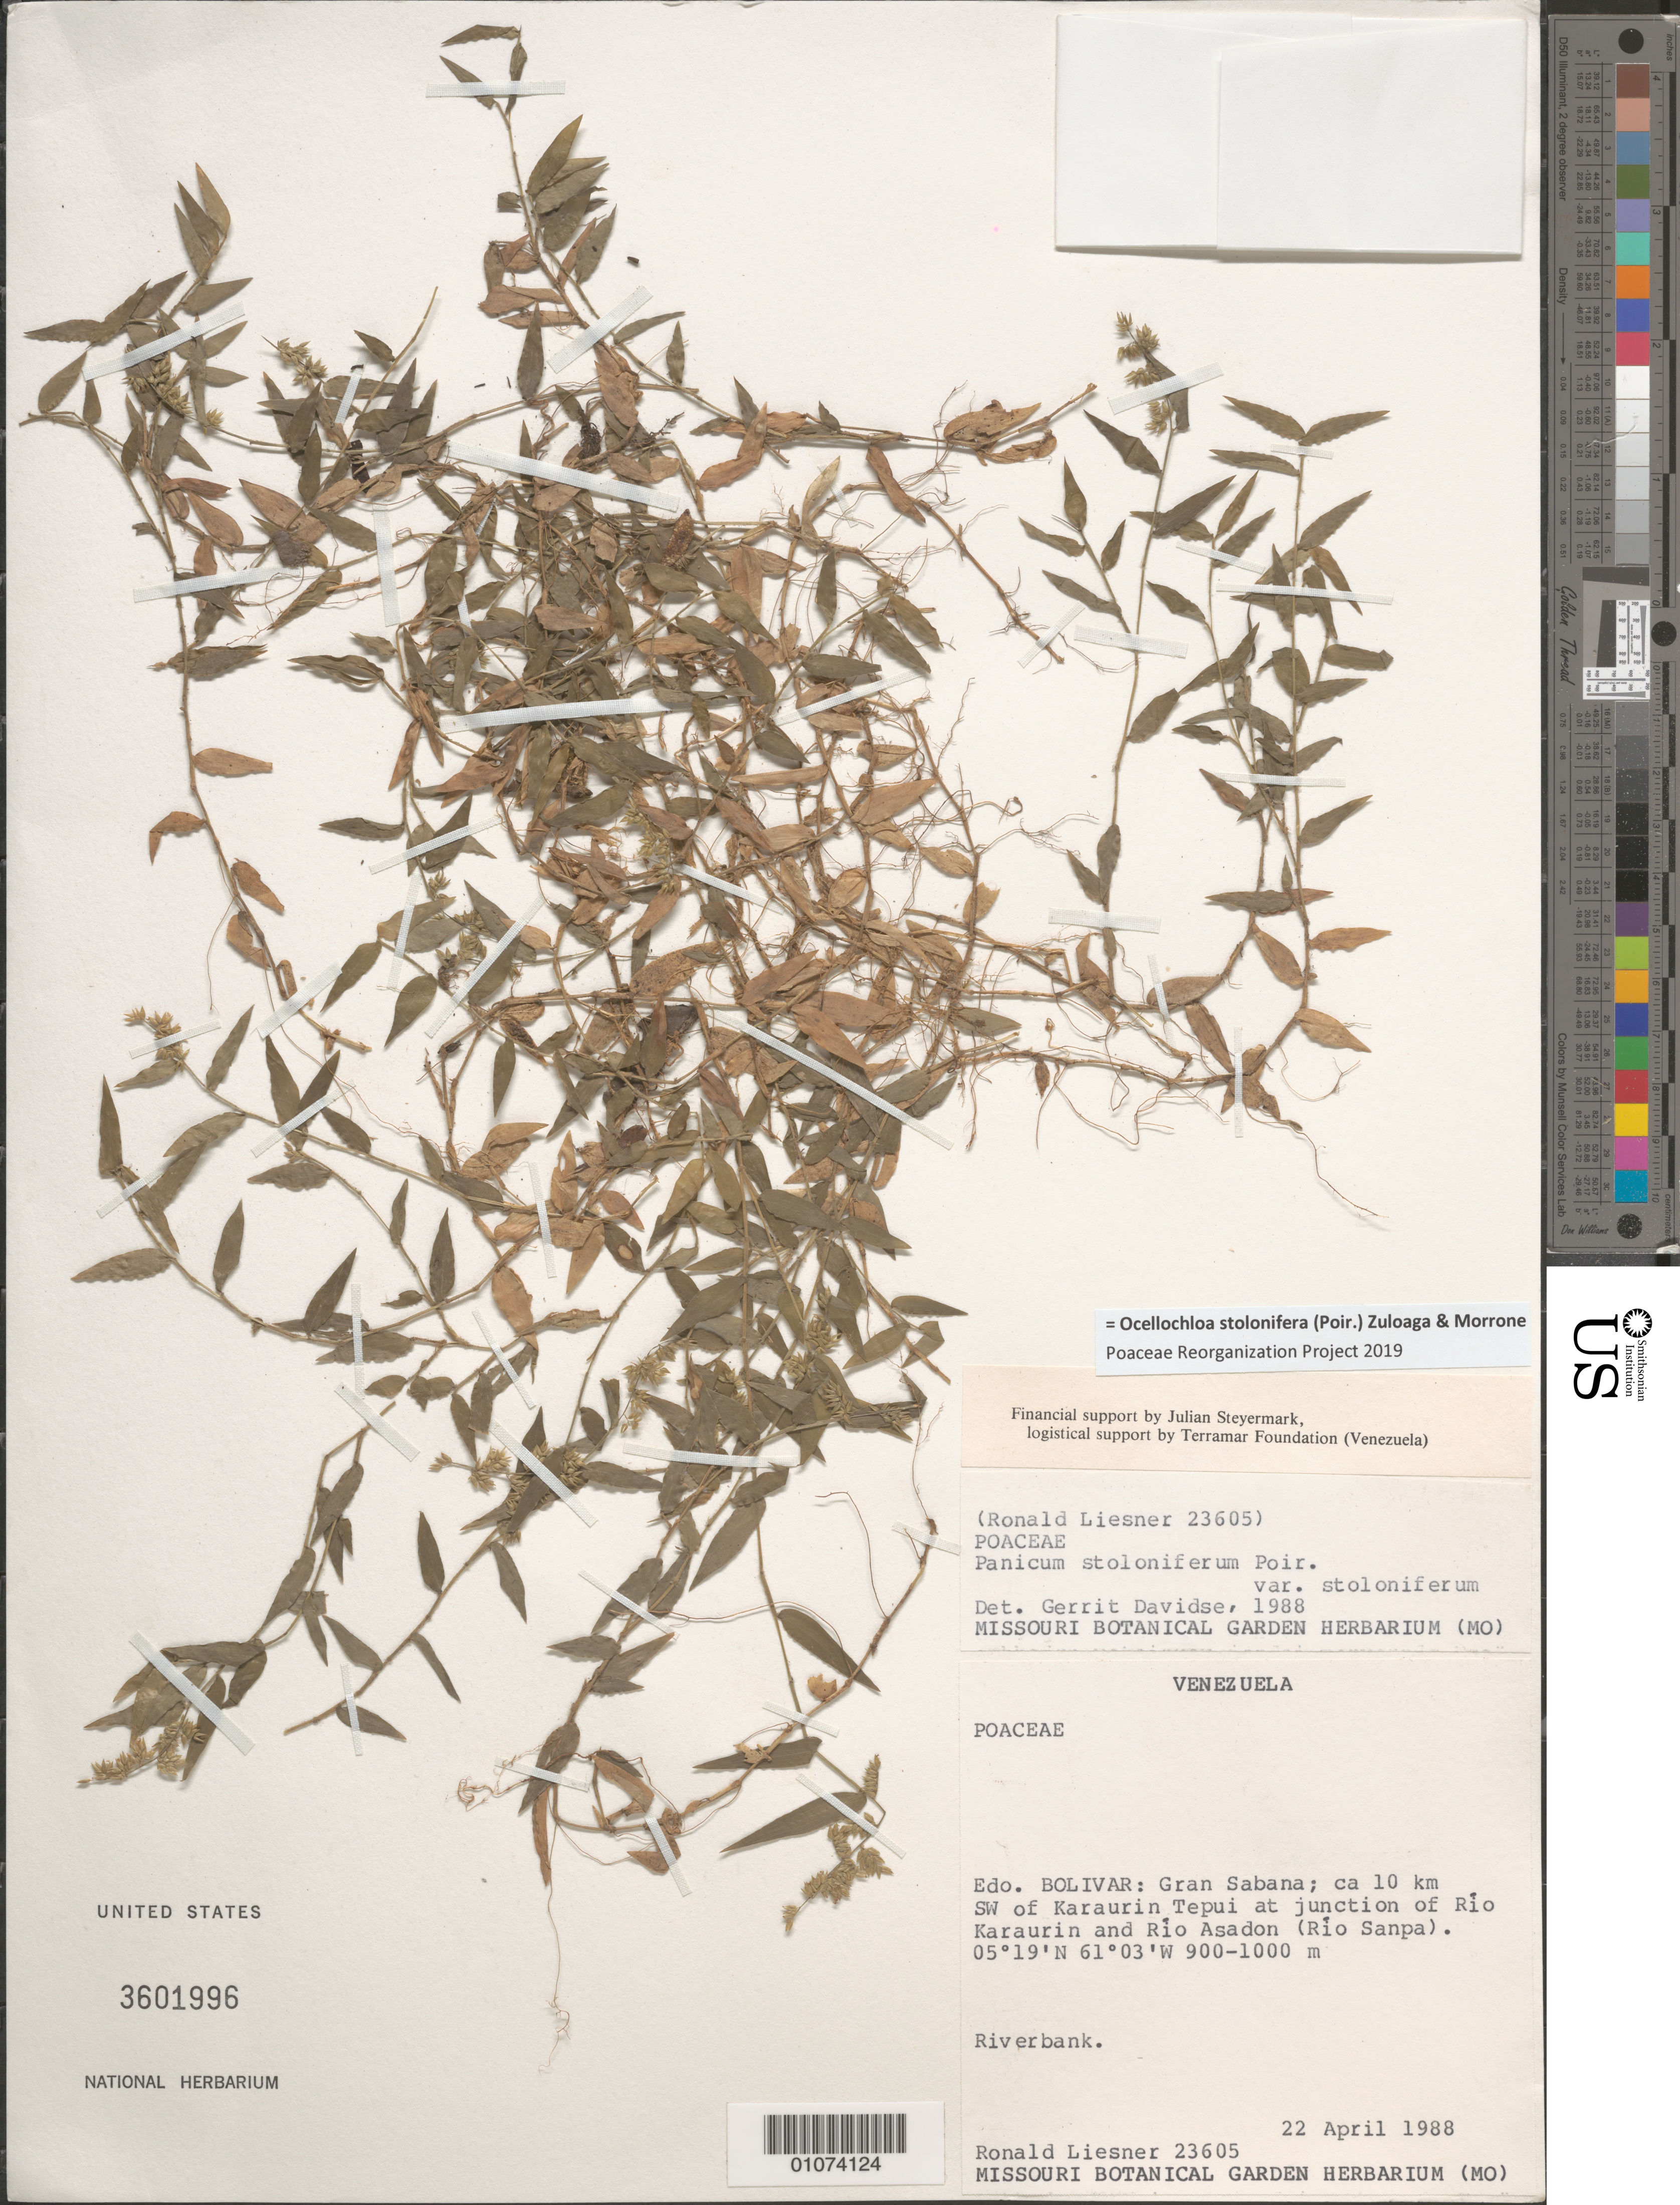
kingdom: Plantae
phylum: Tracheophyta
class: Liliopsida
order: Poales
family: Poaceae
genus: Panicum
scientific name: Panicum stoloniferum var. stoloniferum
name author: Poir.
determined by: Davidse, Gerrit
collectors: R. L. Liesner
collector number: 23605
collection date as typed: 22-Apr-88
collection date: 1988-04-22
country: Venezuela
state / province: Bolívar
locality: Gran Sabana, ca 10 km SW of Karaurin tepuí at junction of Río Karaurin and Río Asadon (Río Sanpa)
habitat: Riverbank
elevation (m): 900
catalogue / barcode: US 3601996